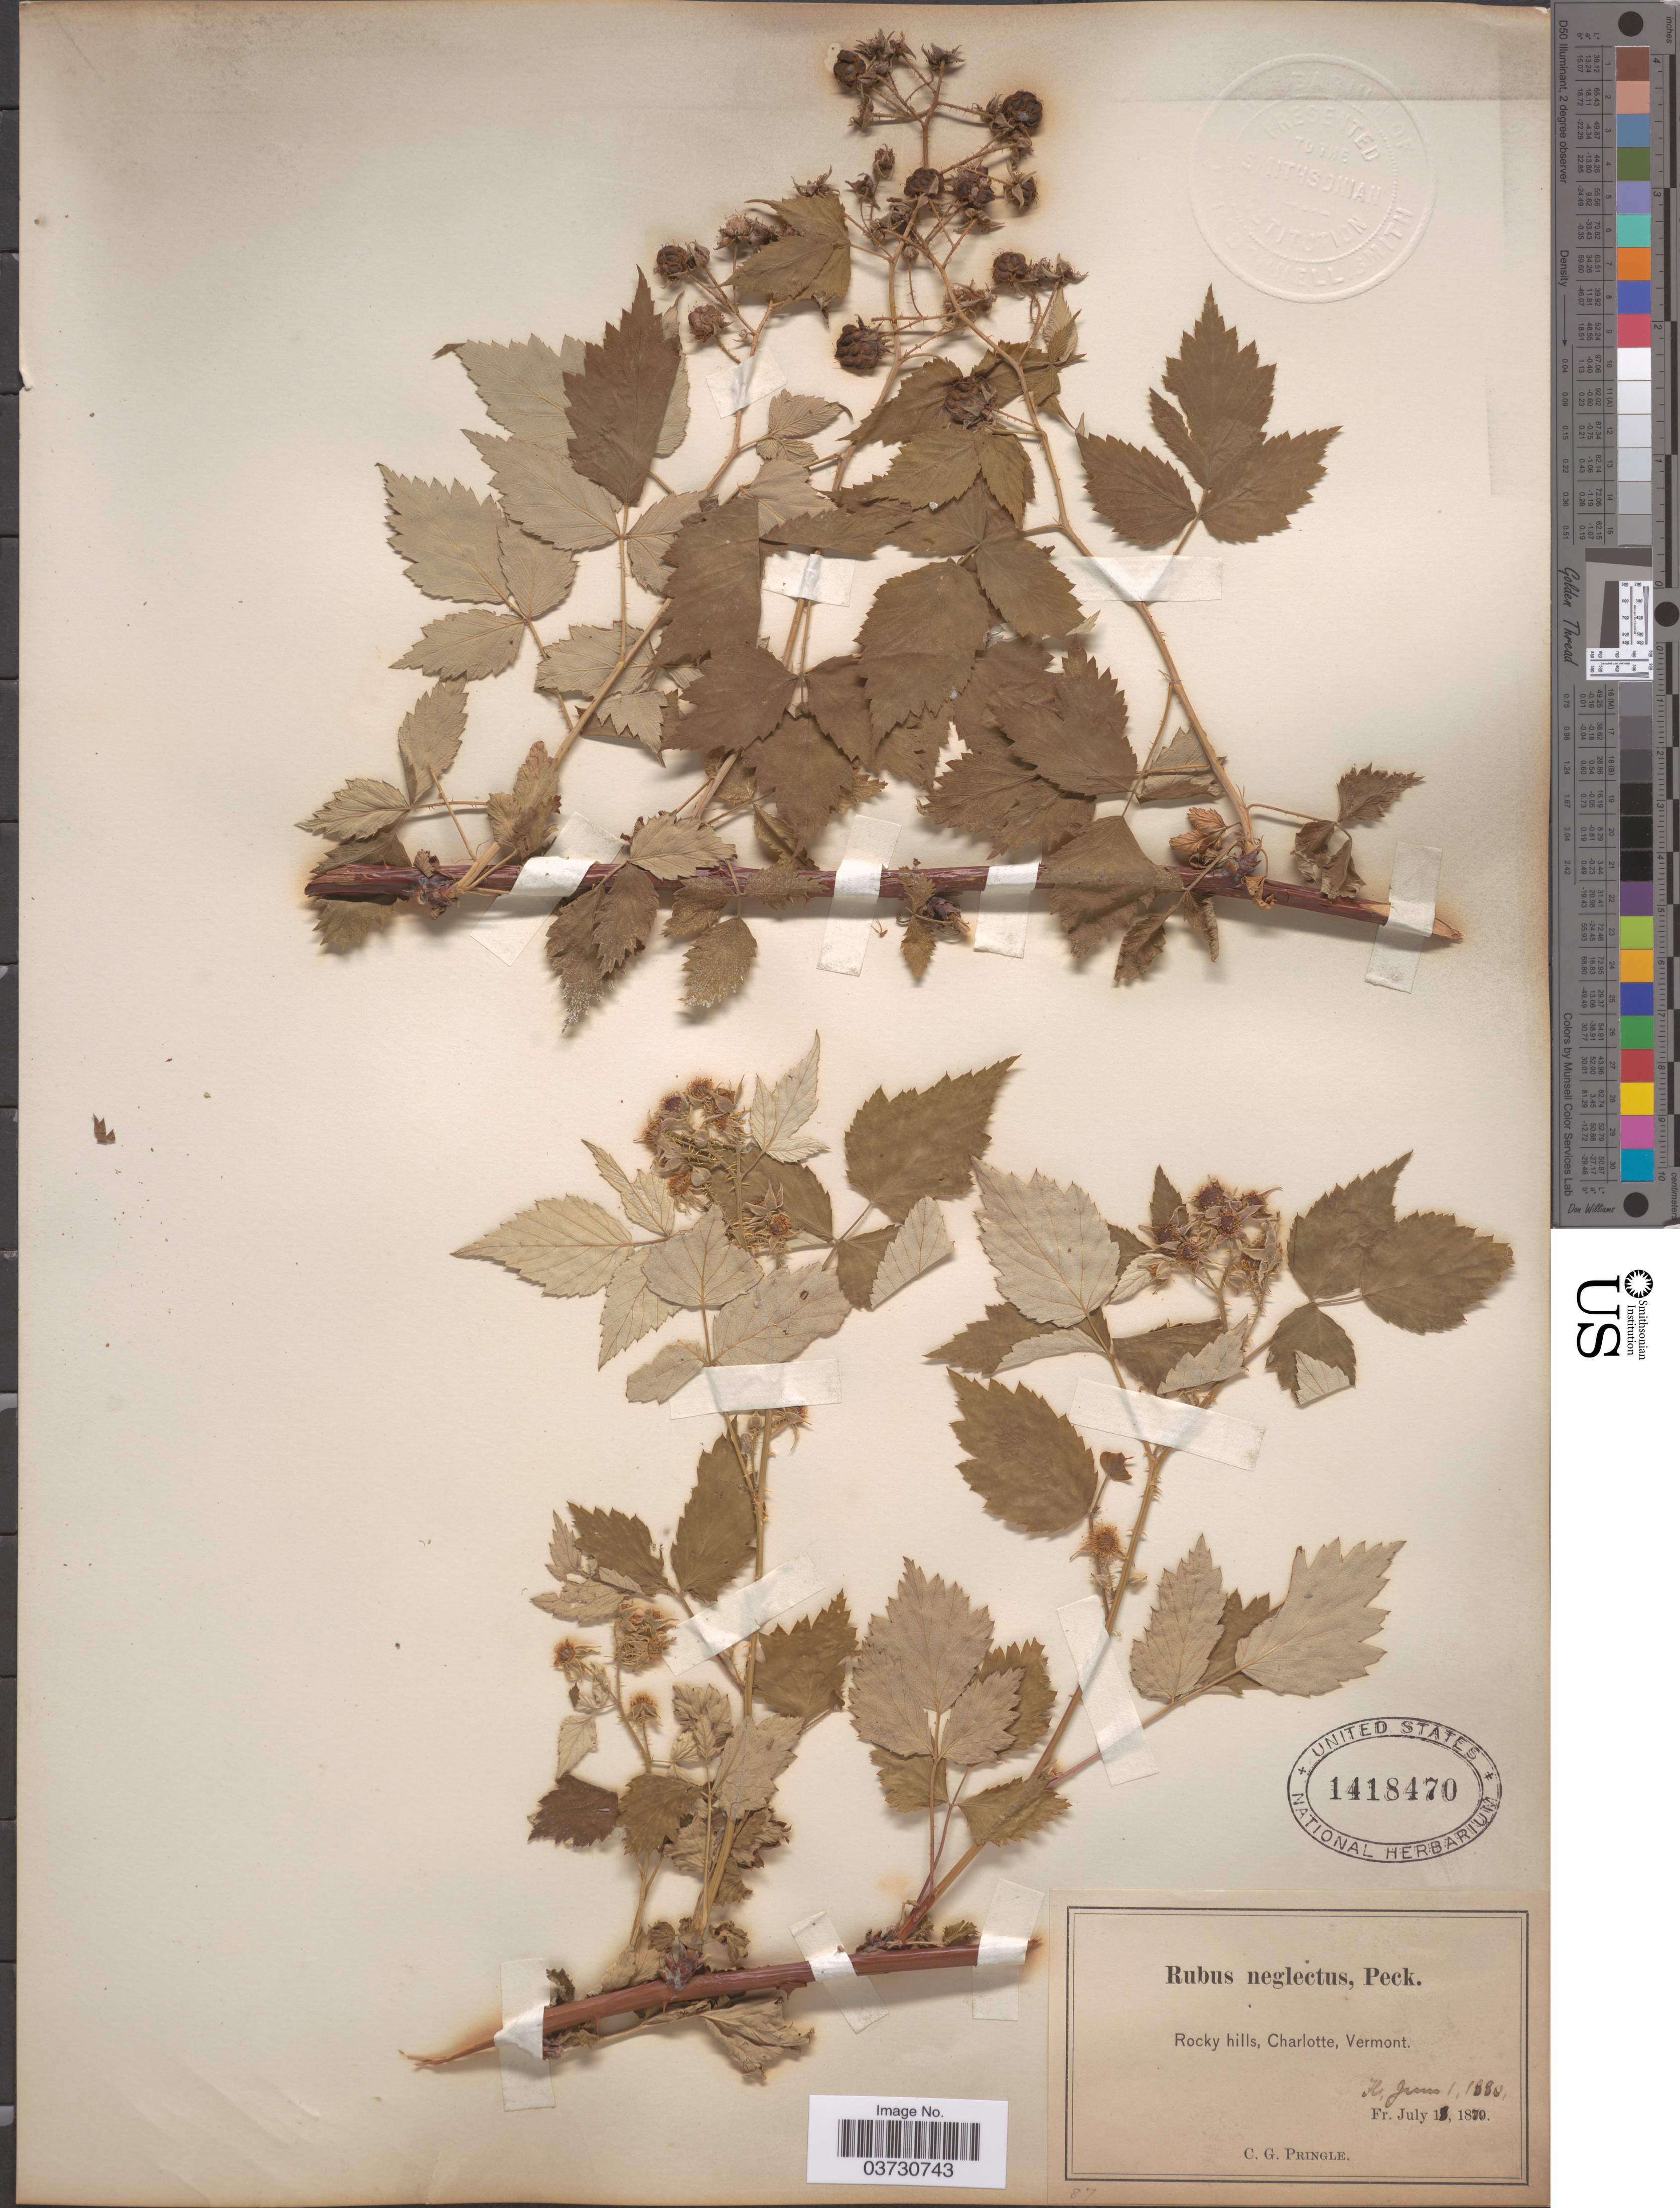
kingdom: Plantae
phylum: Tracheophyta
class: Magnoliopsida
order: Rosales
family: Rosaceae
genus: Rubus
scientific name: Rubus neglectus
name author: P.J. Müll. ex Focke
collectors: C. G. Pringle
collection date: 1879-07-01/1880-06-01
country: United States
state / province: Vermont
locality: Rocky hills, Charlotte.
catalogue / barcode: US 1418470